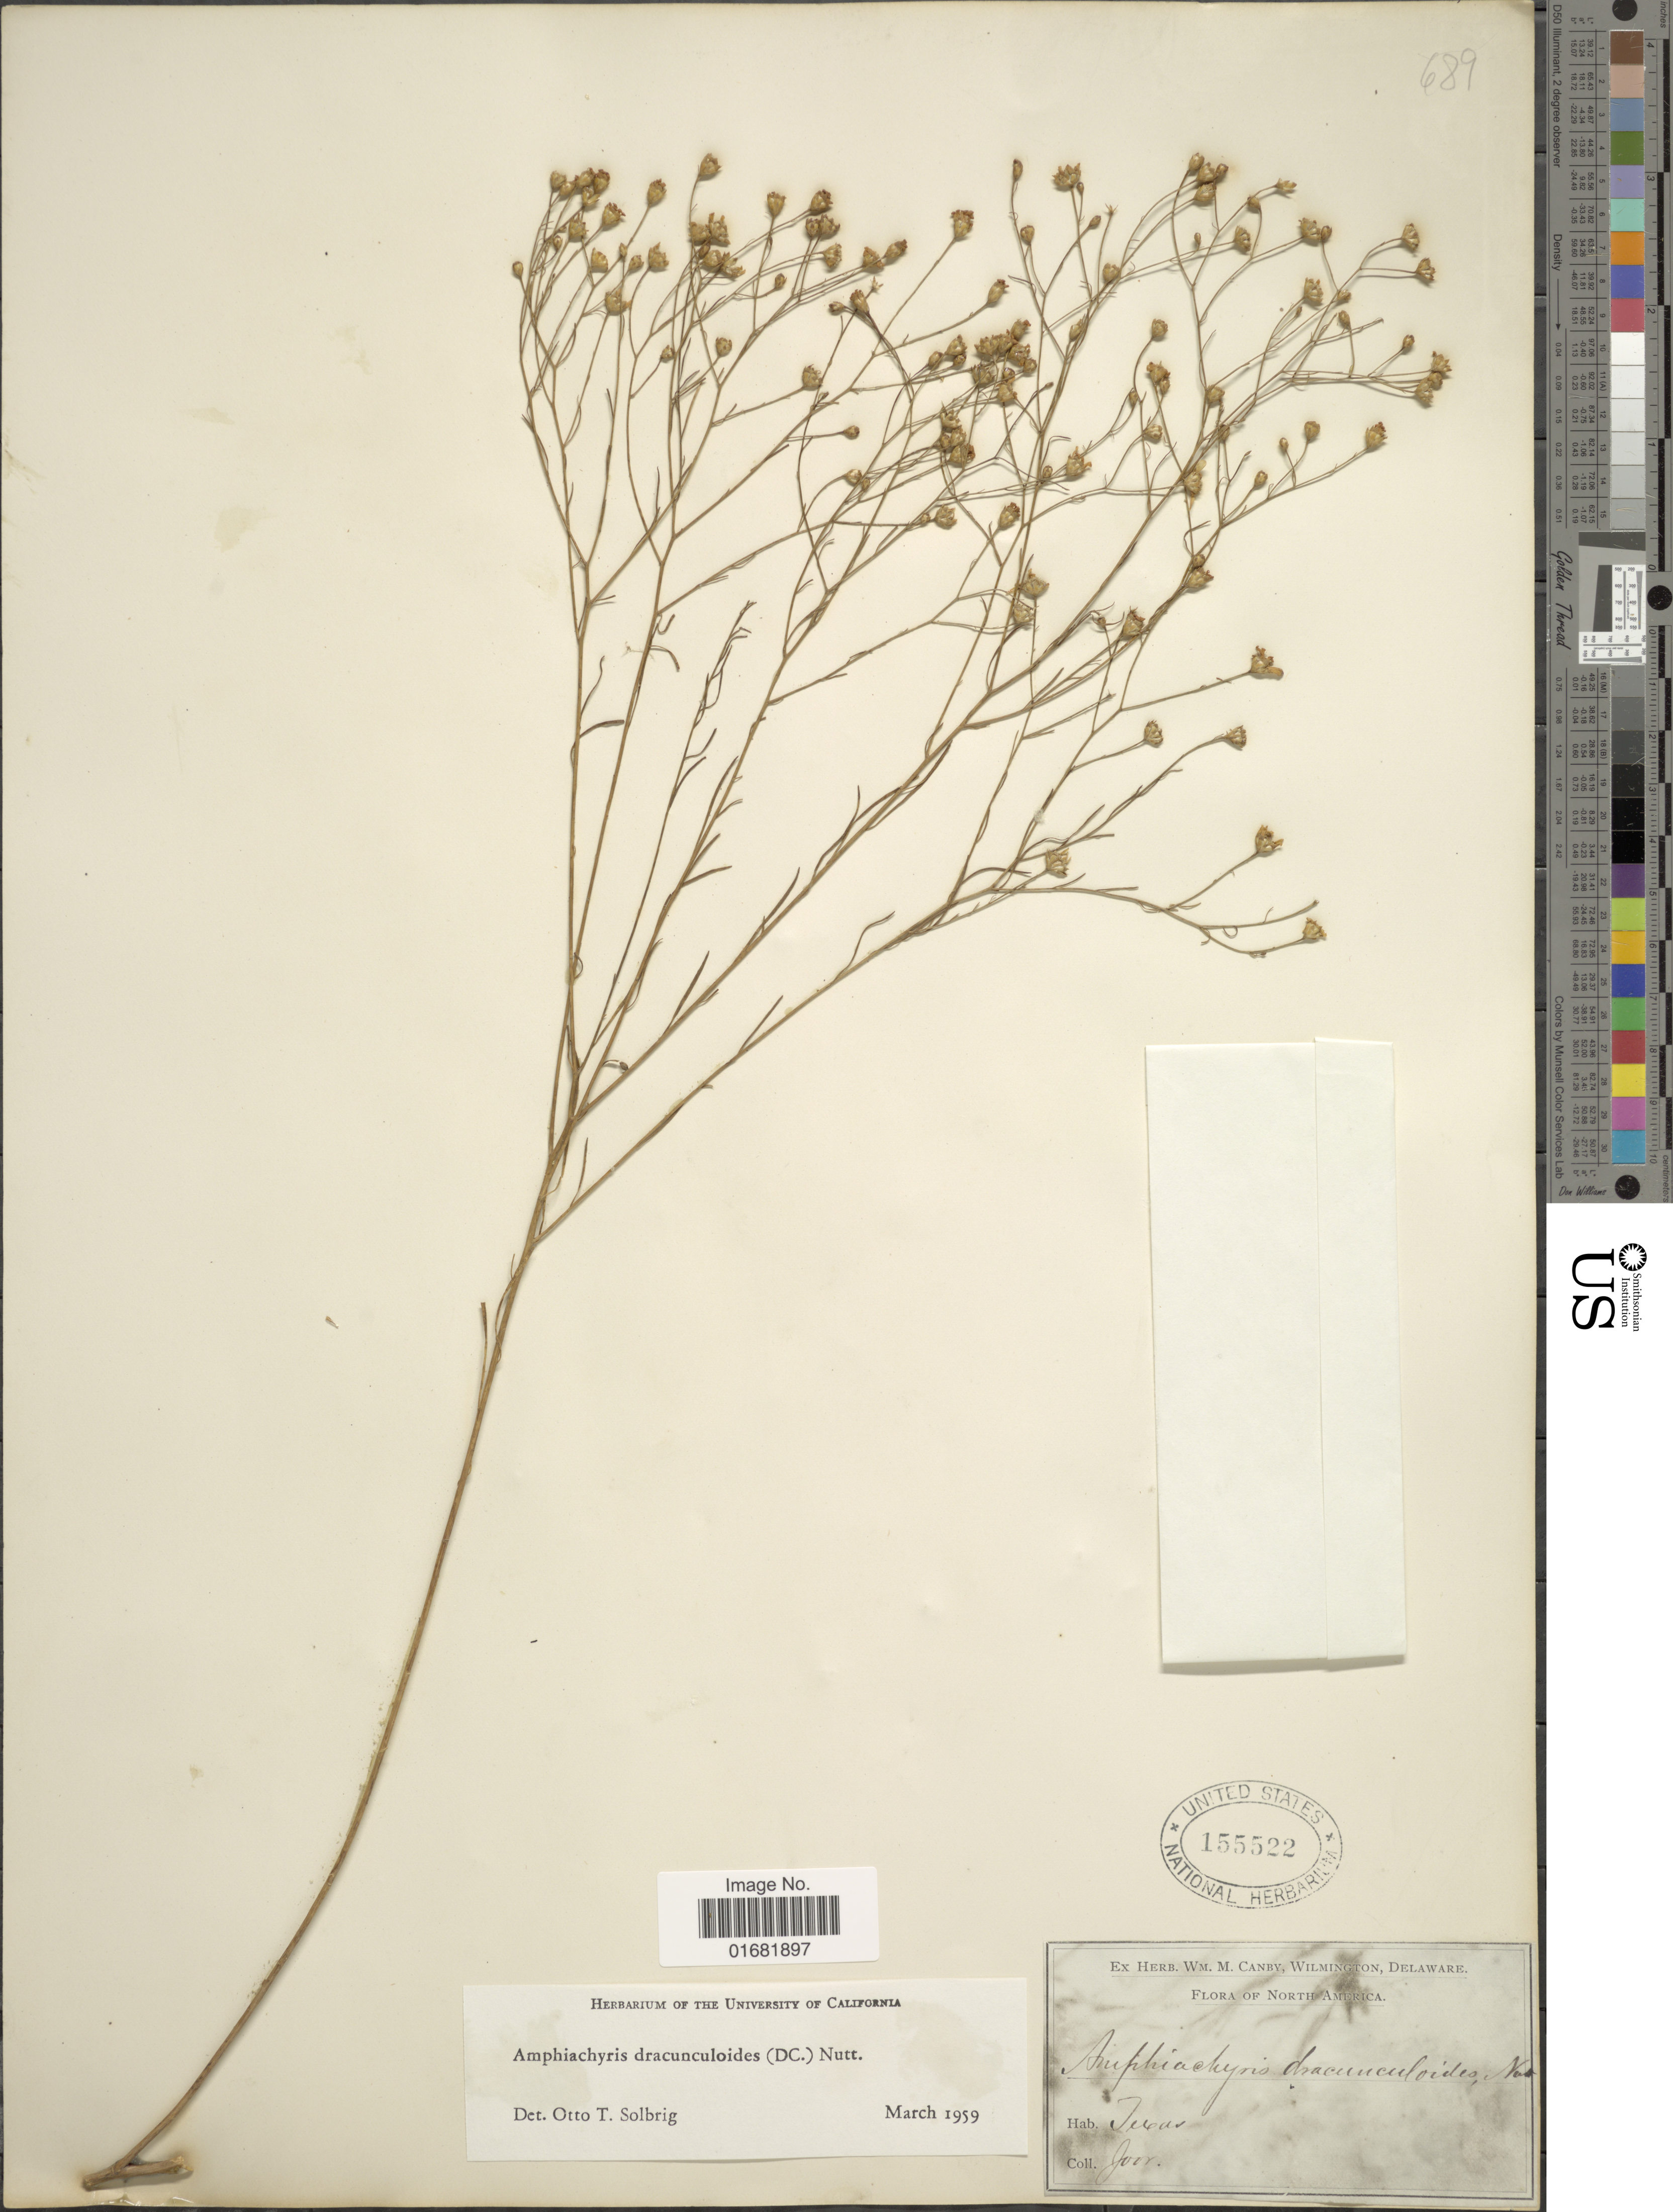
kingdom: Plantae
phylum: Tracheophyta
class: Magnoliopsida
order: Asterales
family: Asteraceae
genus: Amphiachyris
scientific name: Amphiachyris dracunculoides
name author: (DC.) Nutt.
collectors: -. Joor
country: United States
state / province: Texas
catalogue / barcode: US 155522